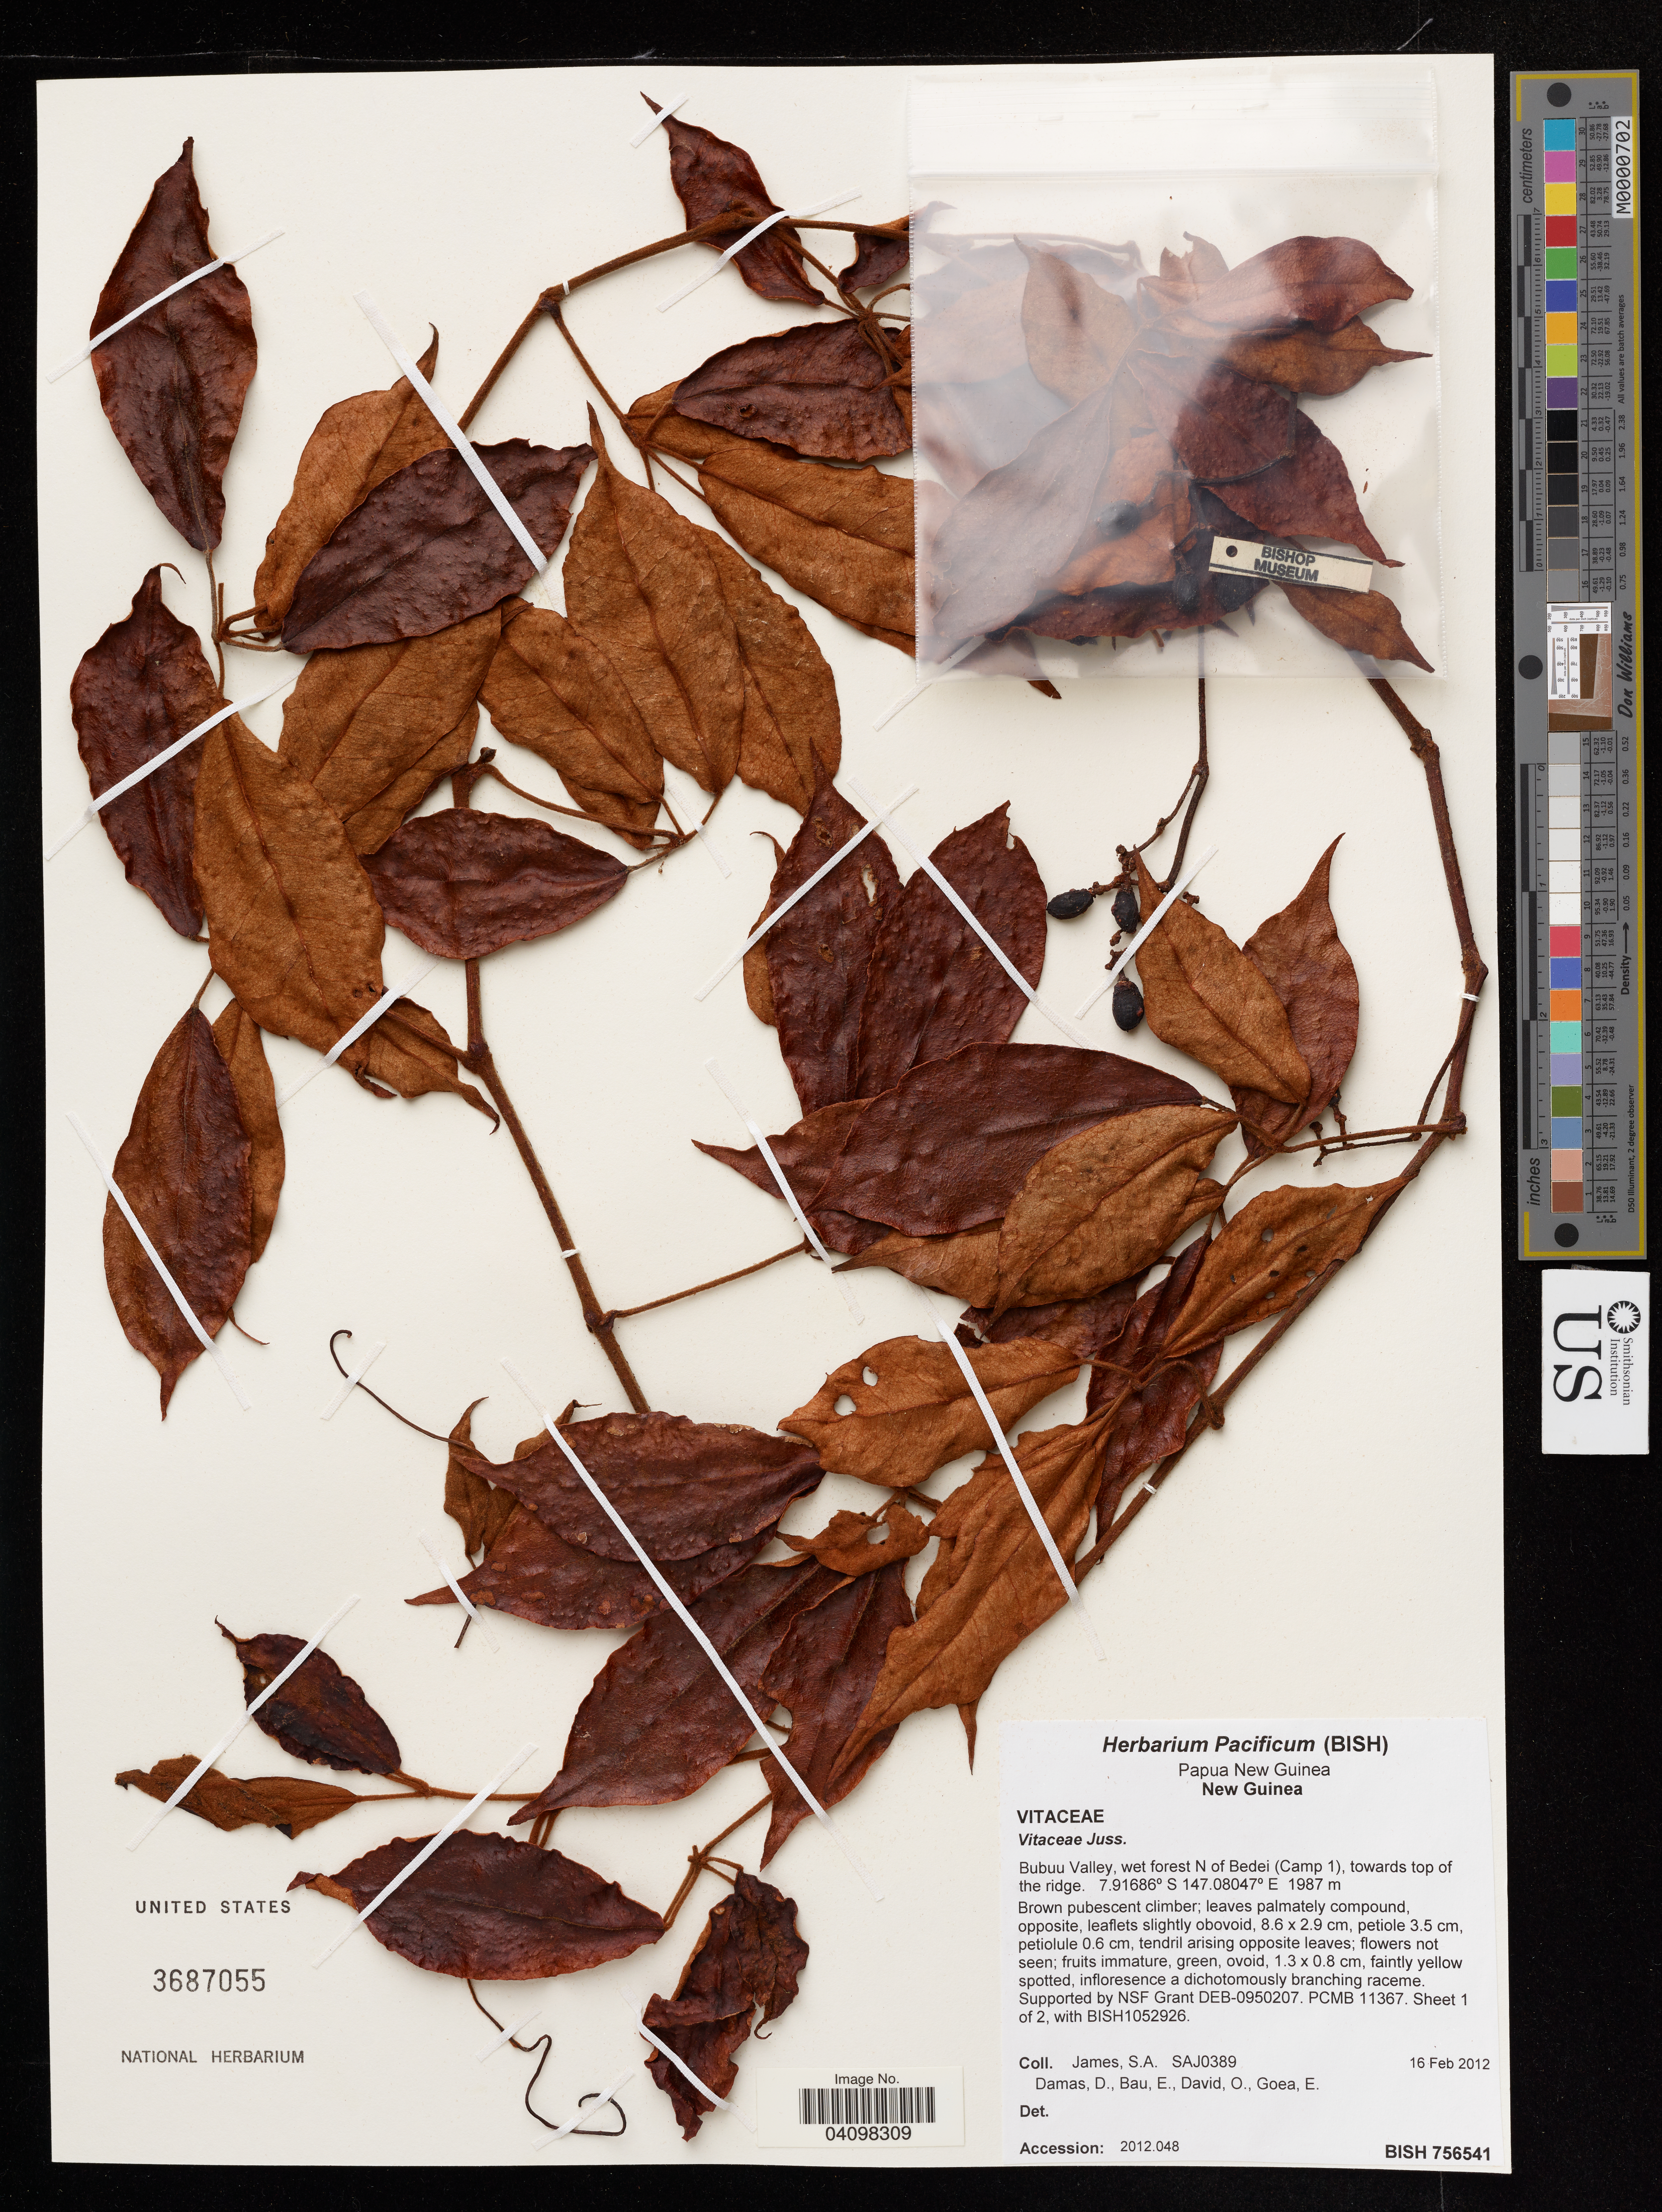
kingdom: Plantae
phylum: Tracheophyta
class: Magnoliopsida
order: Vitales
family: Vitaceae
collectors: S. James, D. Damas, E. Bau & O. David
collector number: SAJ0389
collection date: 2012-02-16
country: Papua New Guinea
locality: Bubuu Valley, wet forest N of Bedei (Camp 1), towards top of the ridge.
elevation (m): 1987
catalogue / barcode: US 3687055